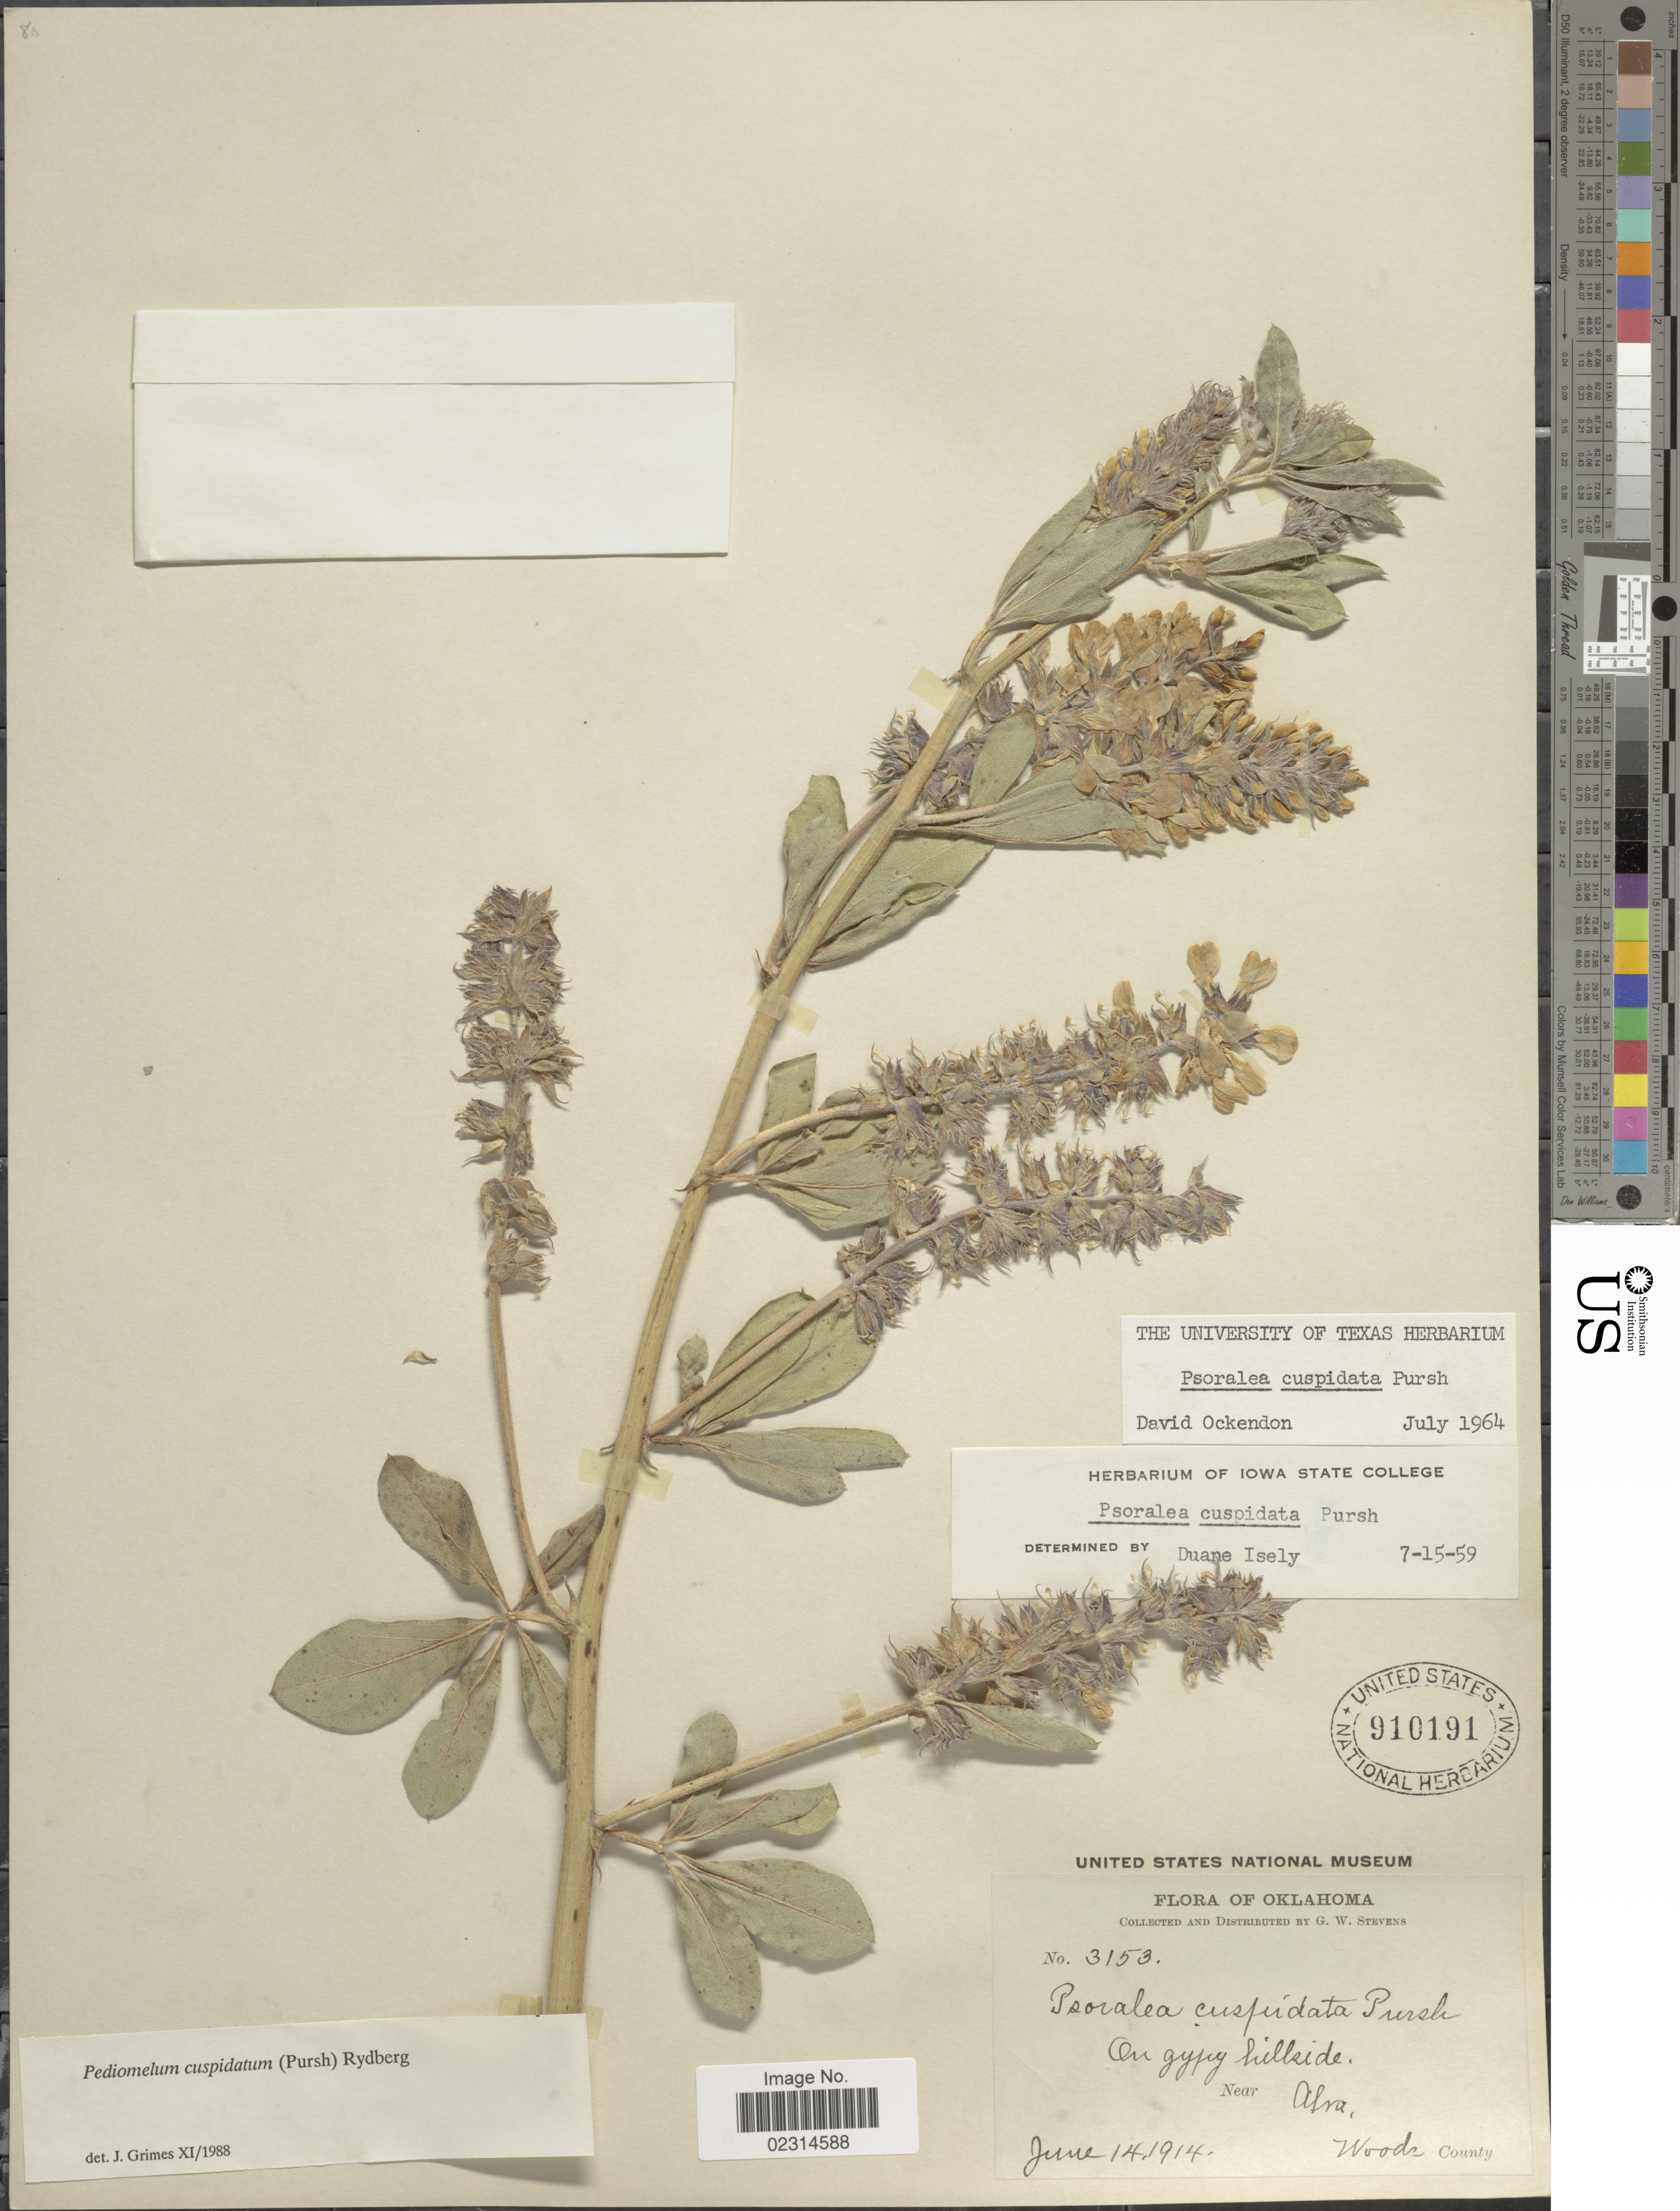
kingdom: Plantae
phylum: Tracheophyta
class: Magnoliopsida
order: Fabales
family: Fabaceae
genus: Pediomelum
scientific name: Pediomelum cuspidatum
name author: (Pursh) Rydb.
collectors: G. W. Stevens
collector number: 3153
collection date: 1914-06-14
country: United States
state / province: Oklahoma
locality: On gypsy hillside, Near Alva, Woods County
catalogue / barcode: US 910191